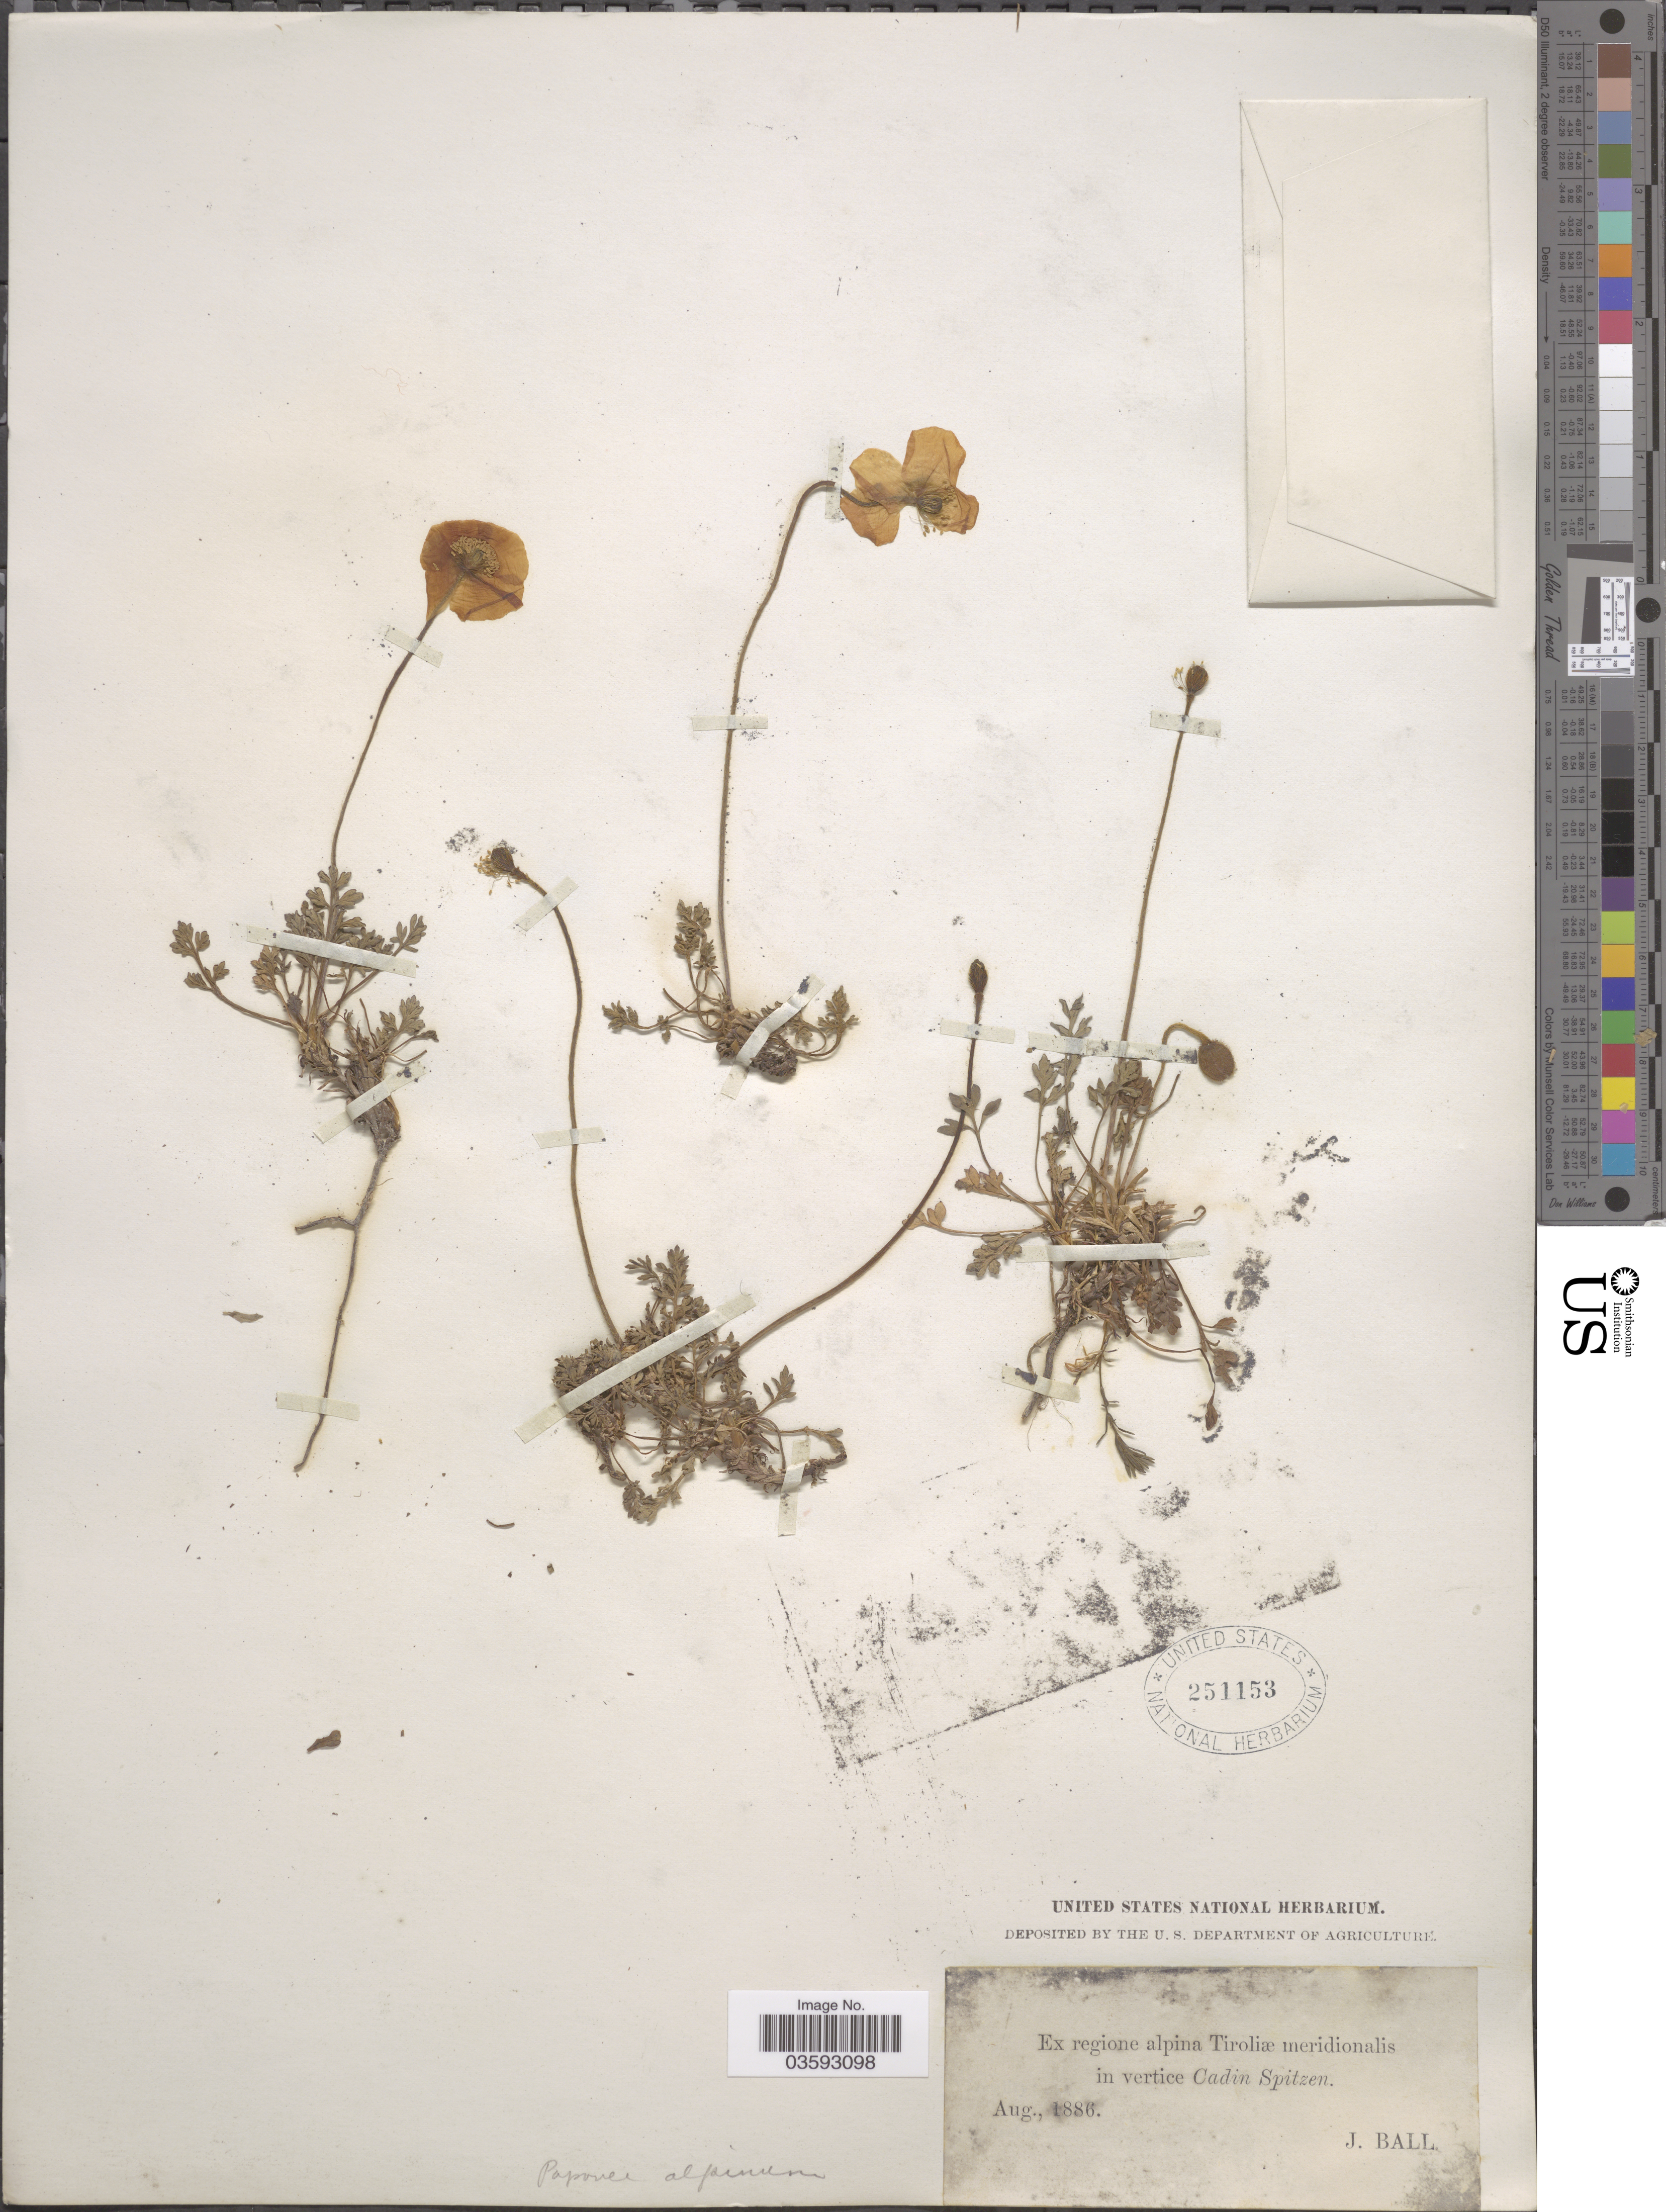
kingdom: Plantae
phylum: Tracheophyta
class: Magnoliopsida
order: Ranunculales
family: Papaveraceae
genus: Papaver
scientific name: Papaver alpinum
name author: L.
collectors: J. Ball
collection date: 1886-08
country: Italy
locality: Ex regione Alpina Tiroliæ meridionalis in vertice Cadin Spitzen.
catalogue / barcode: US 251153